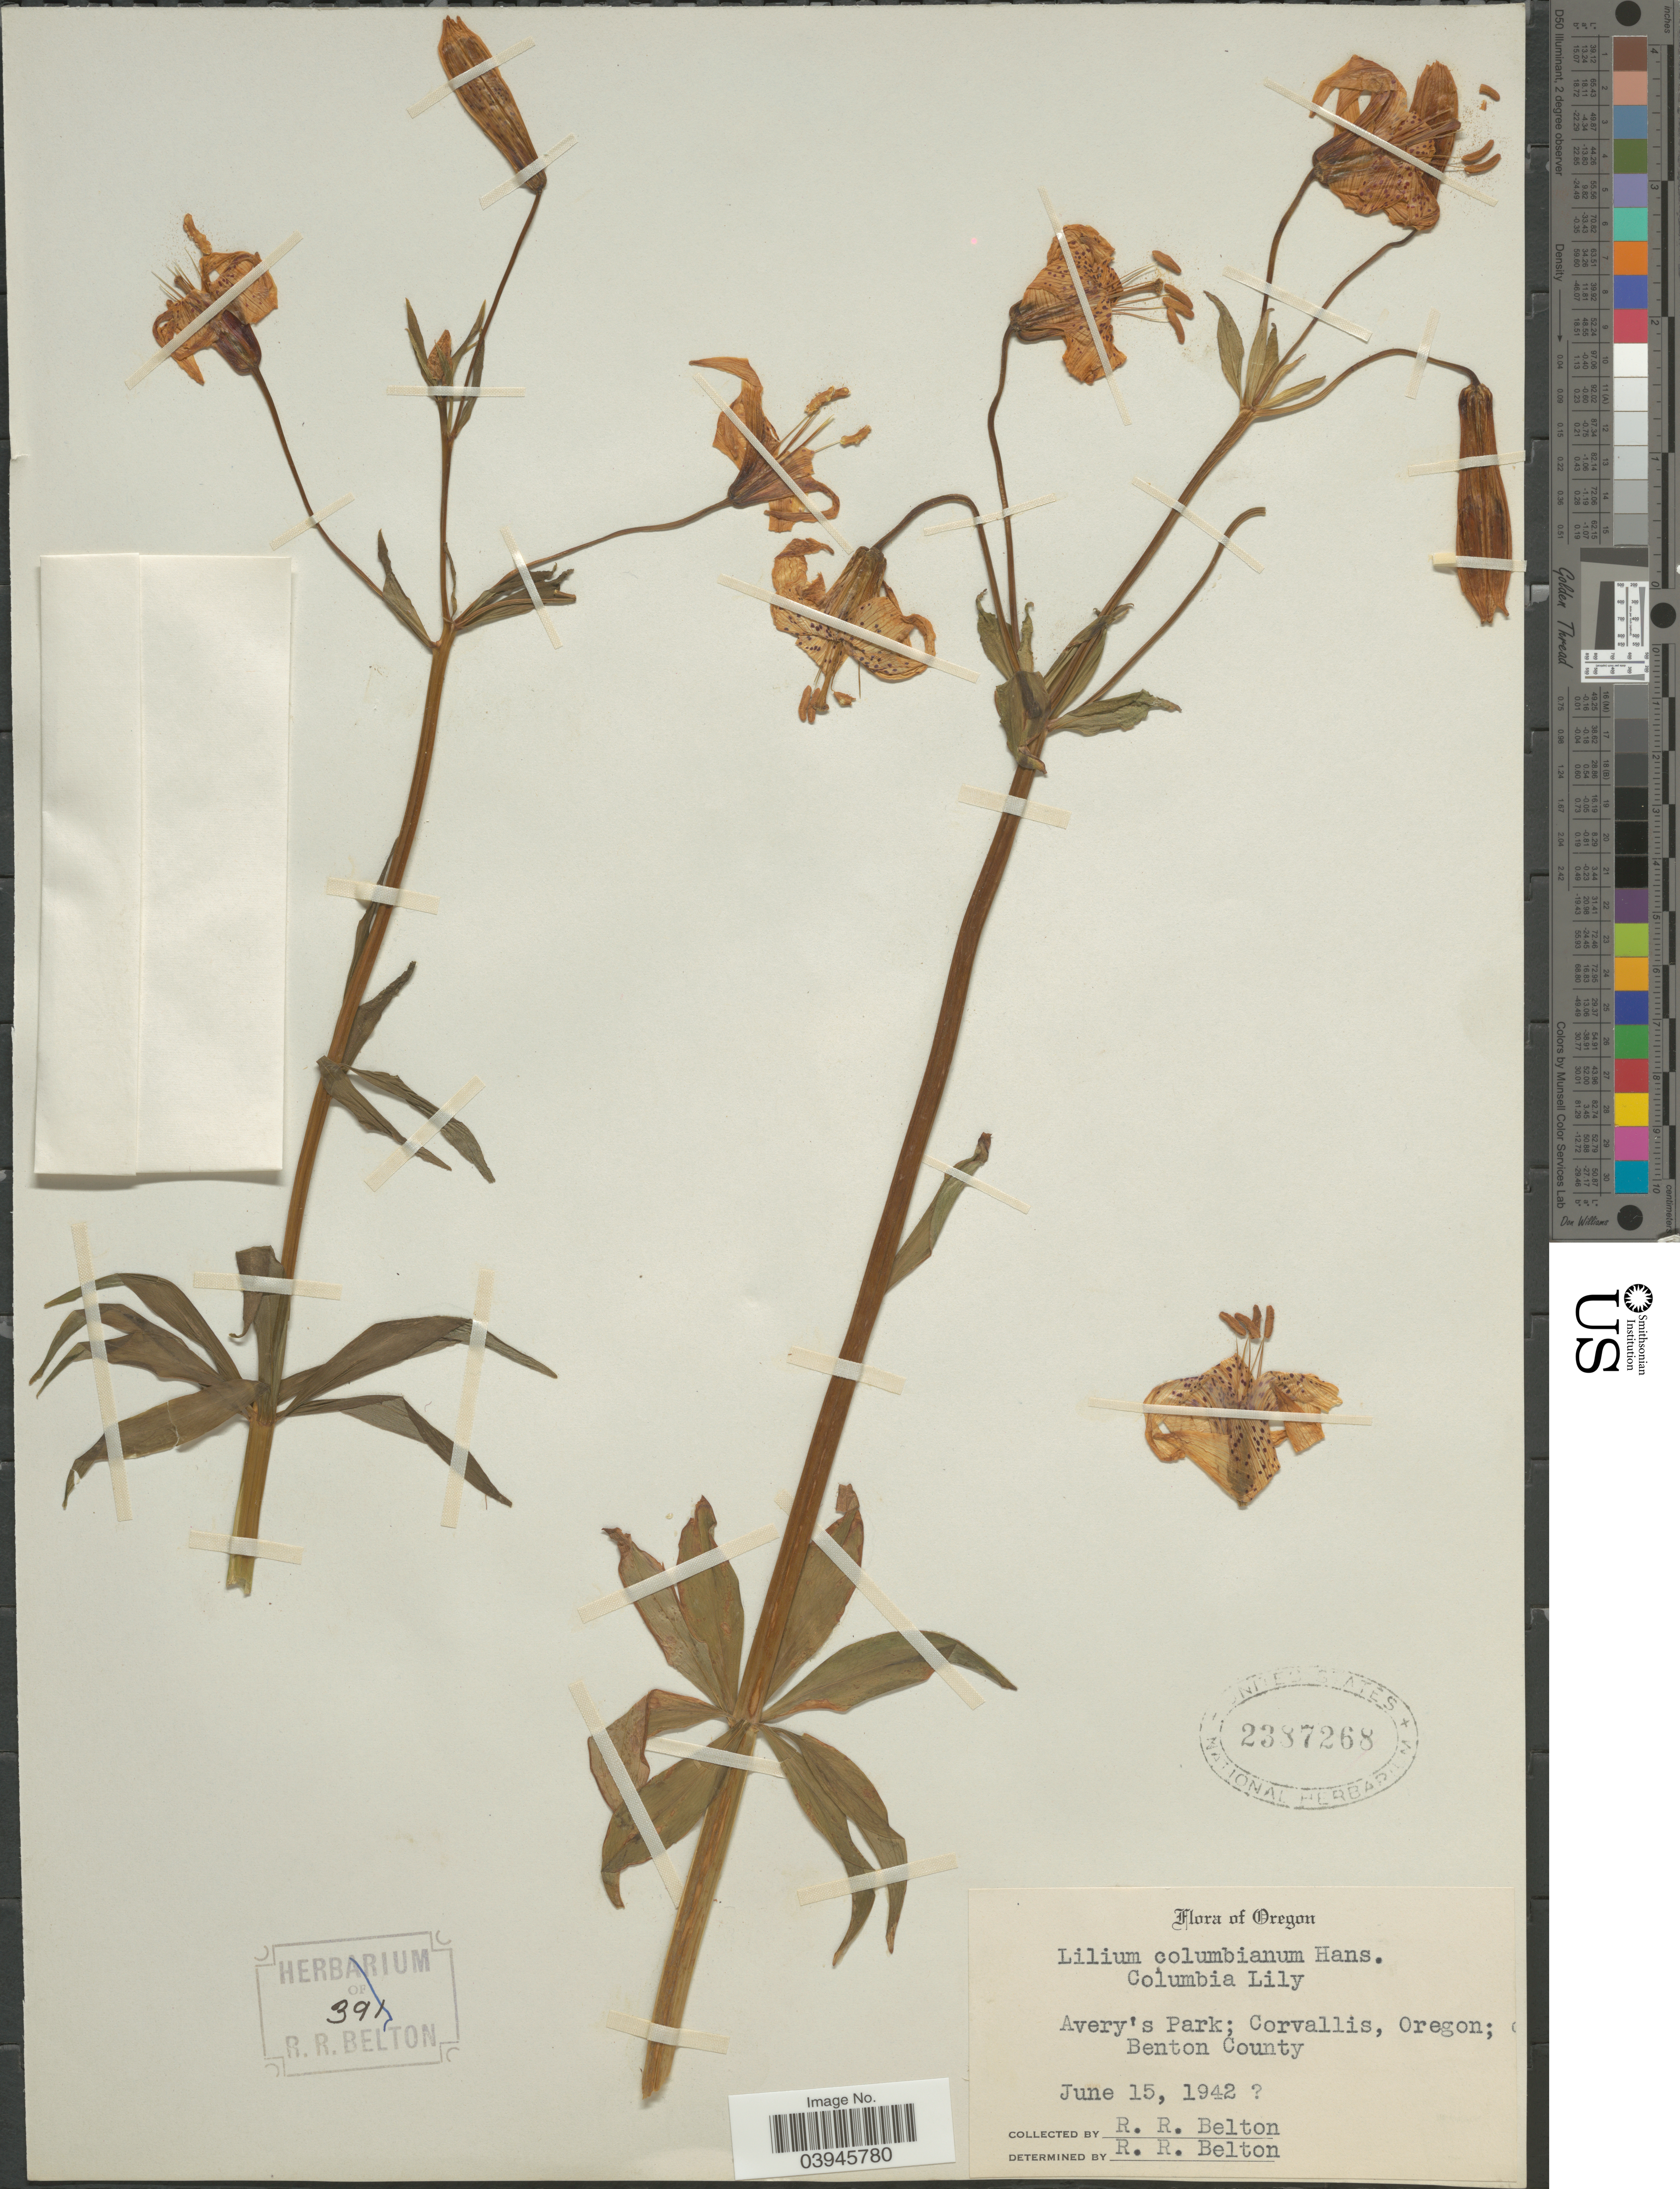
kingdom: Plantae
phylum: Tracheophyta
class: Liliopsida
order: Liliales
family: Liliaceae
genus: Lilium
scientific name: Lilium columbianum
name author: Leichtlin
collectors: R. Belton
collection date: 1942-06-15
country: United States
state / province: Oregon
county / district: Benton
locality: Avery's Park; Corvallis; Benton County.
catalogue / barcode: US 2387268